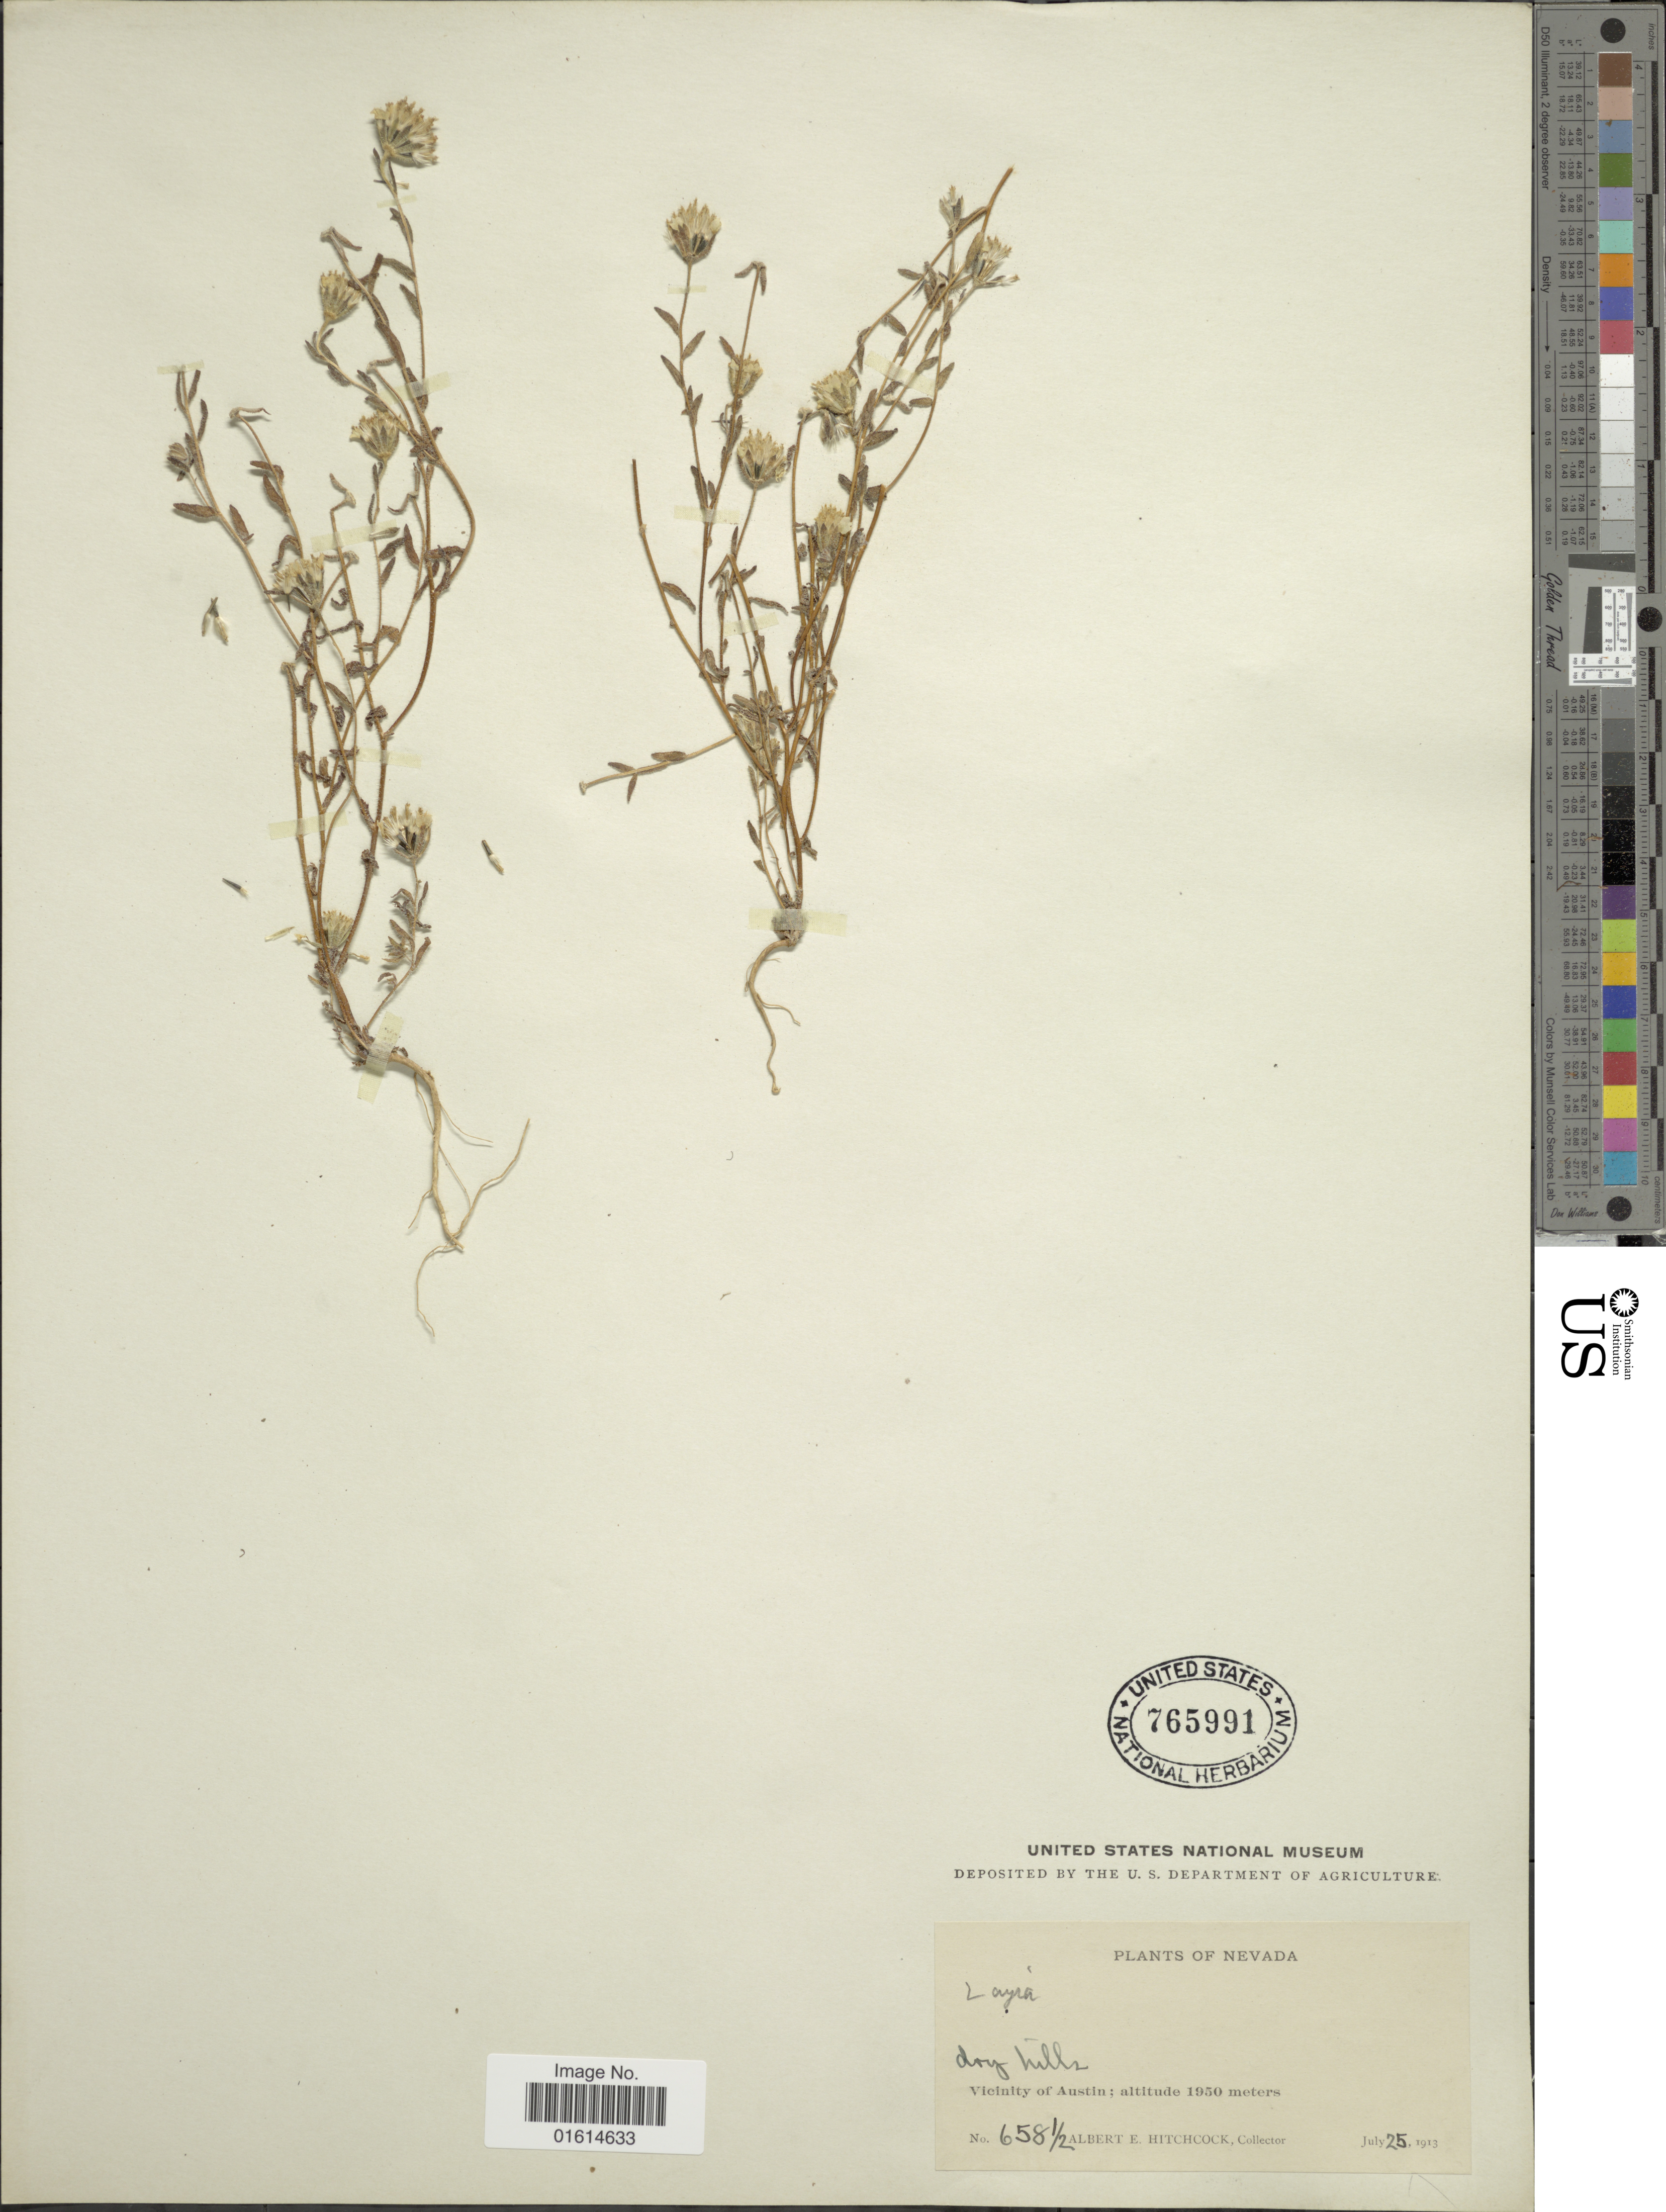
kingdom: Plantae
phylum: Tracheophyta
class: Magnoliopsida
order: Asterales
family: Asteraceae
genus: Layia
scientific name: Layia sp.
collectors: A. Hitchcock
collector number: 658½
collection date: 1913-07-25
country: United States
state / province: Nevada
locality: Vicinity of Austin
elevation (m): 1950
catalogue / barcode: US 765991